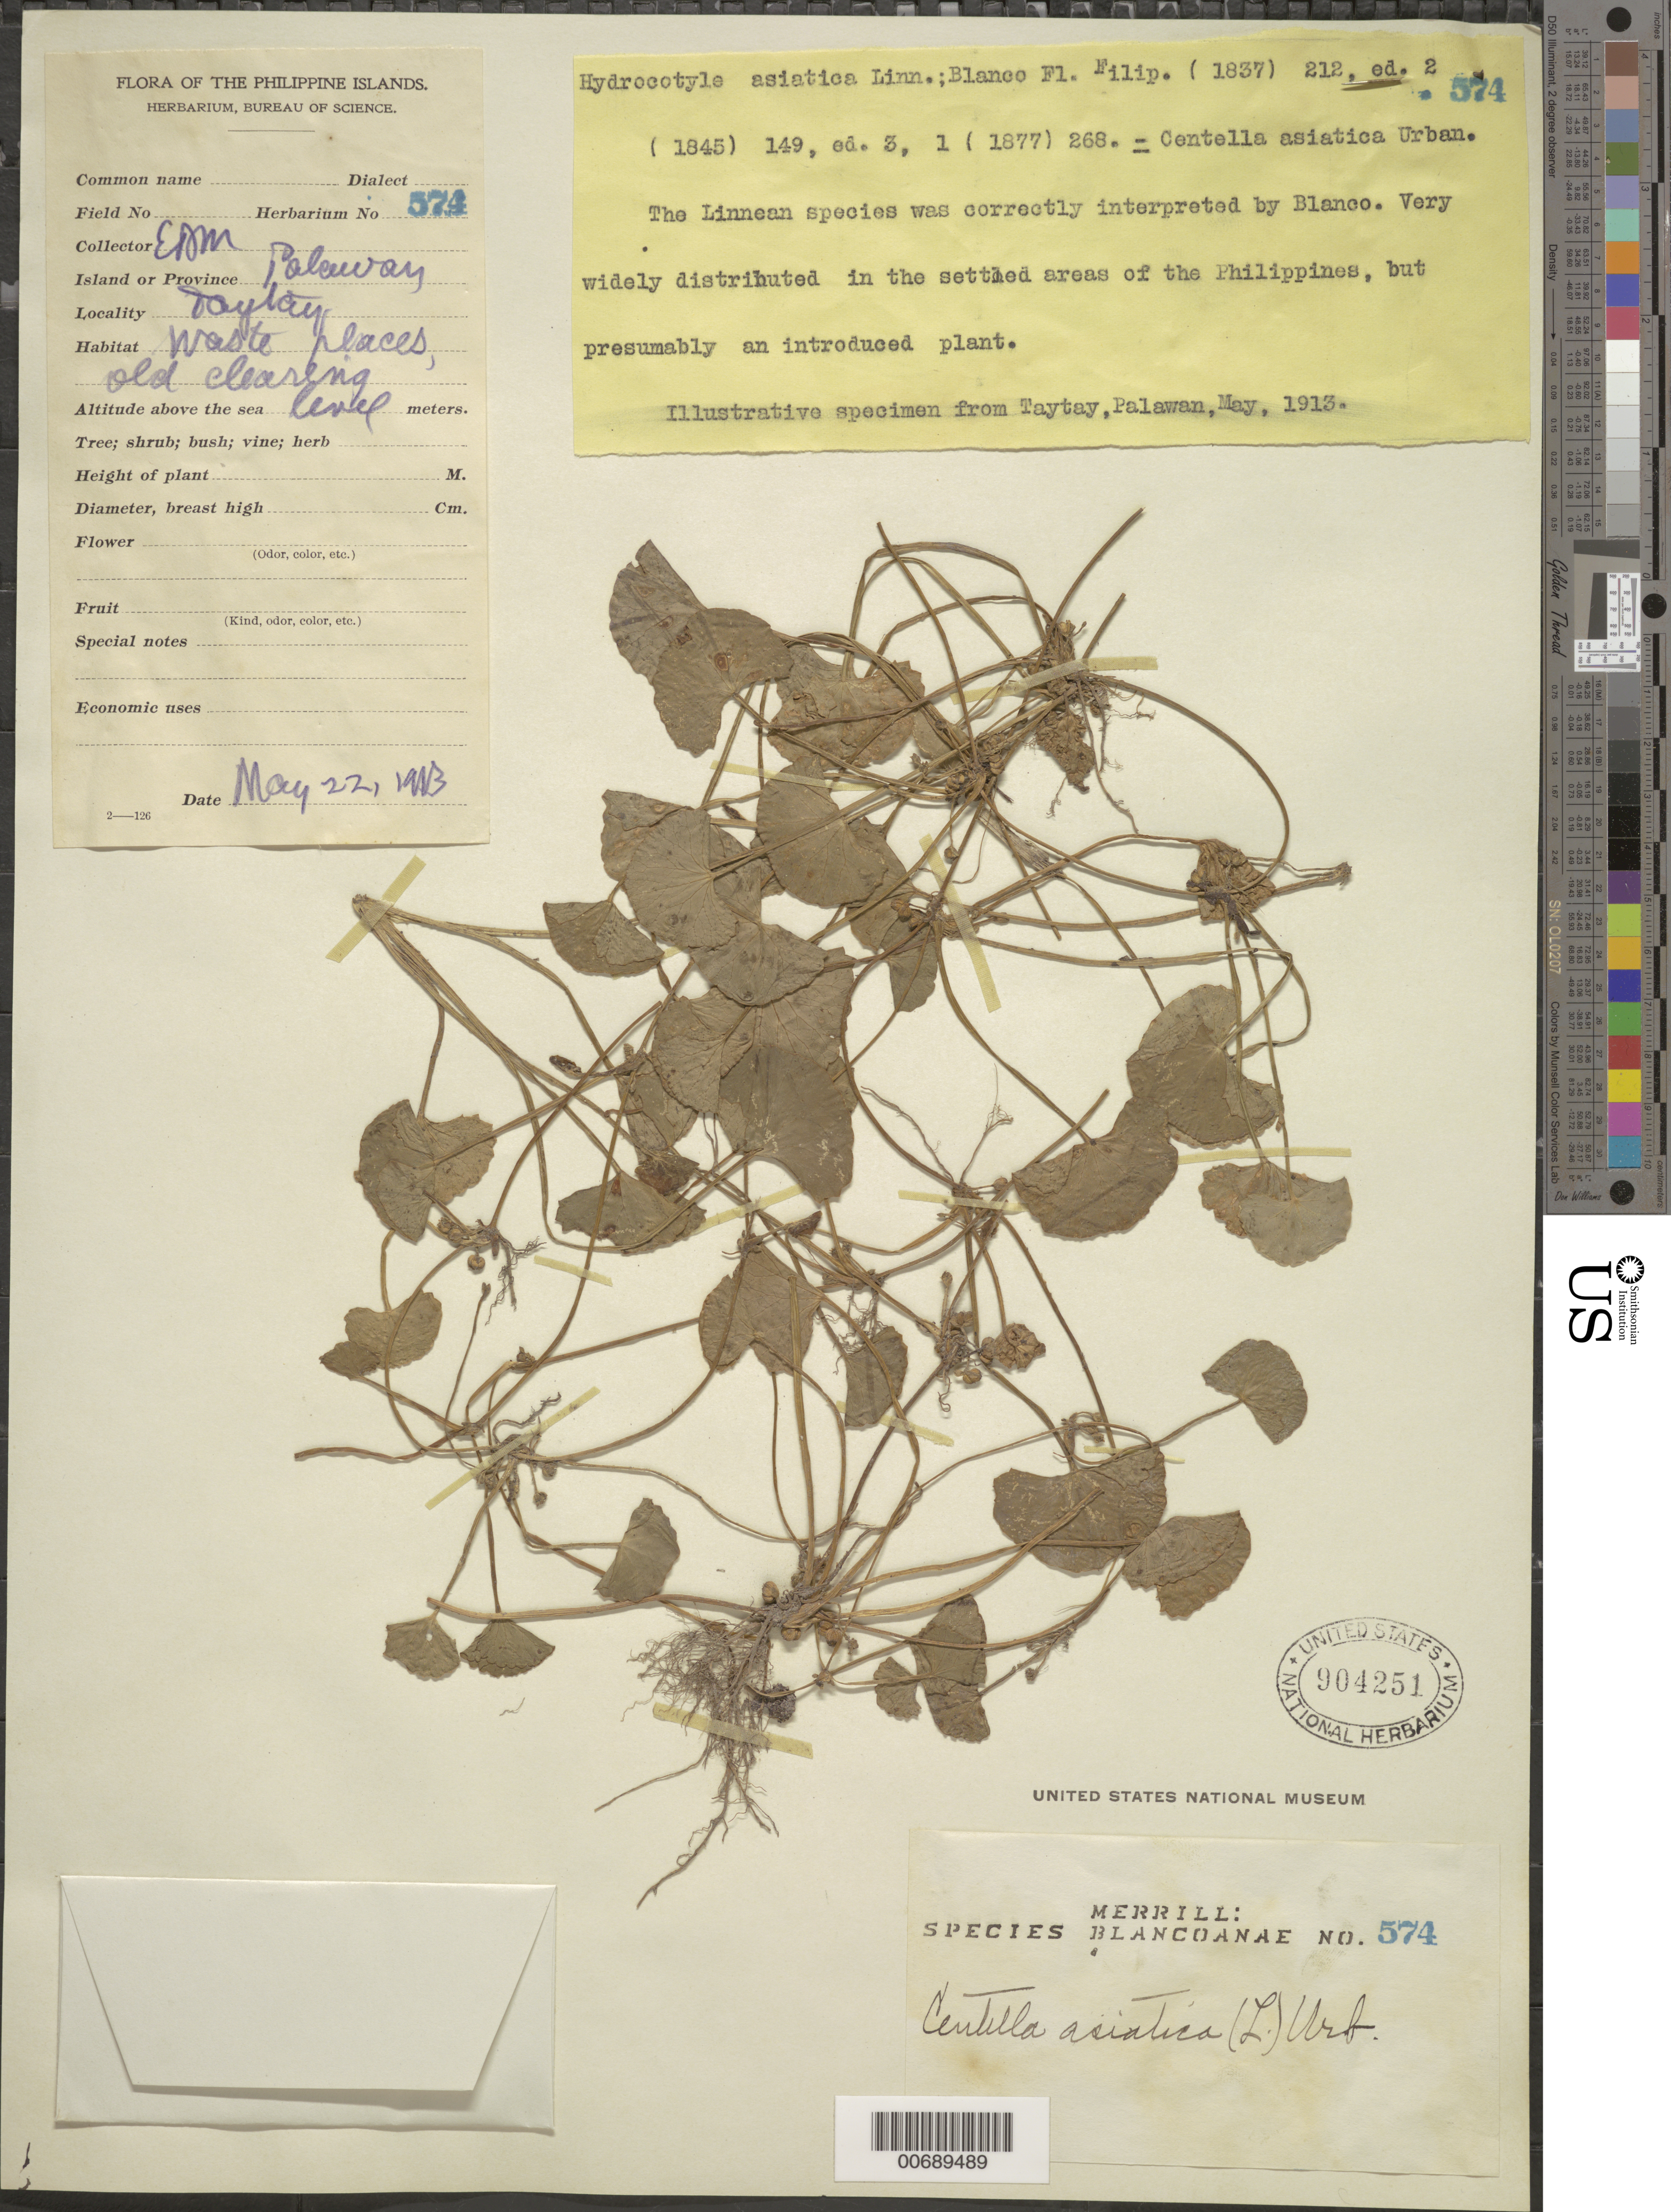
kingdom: Plantae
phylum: Tracheophyta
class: Magnoliopsida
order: Apiales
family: Apiaceae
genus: Centella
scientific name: Centella asiatica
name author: (L.) Urb.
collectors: E. D. Merrill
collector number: Sp. Blancoan. 0574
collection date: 1913-05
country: Philippines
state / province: Mimaropa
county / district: Palawan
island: Luzon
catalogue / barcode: US 904251